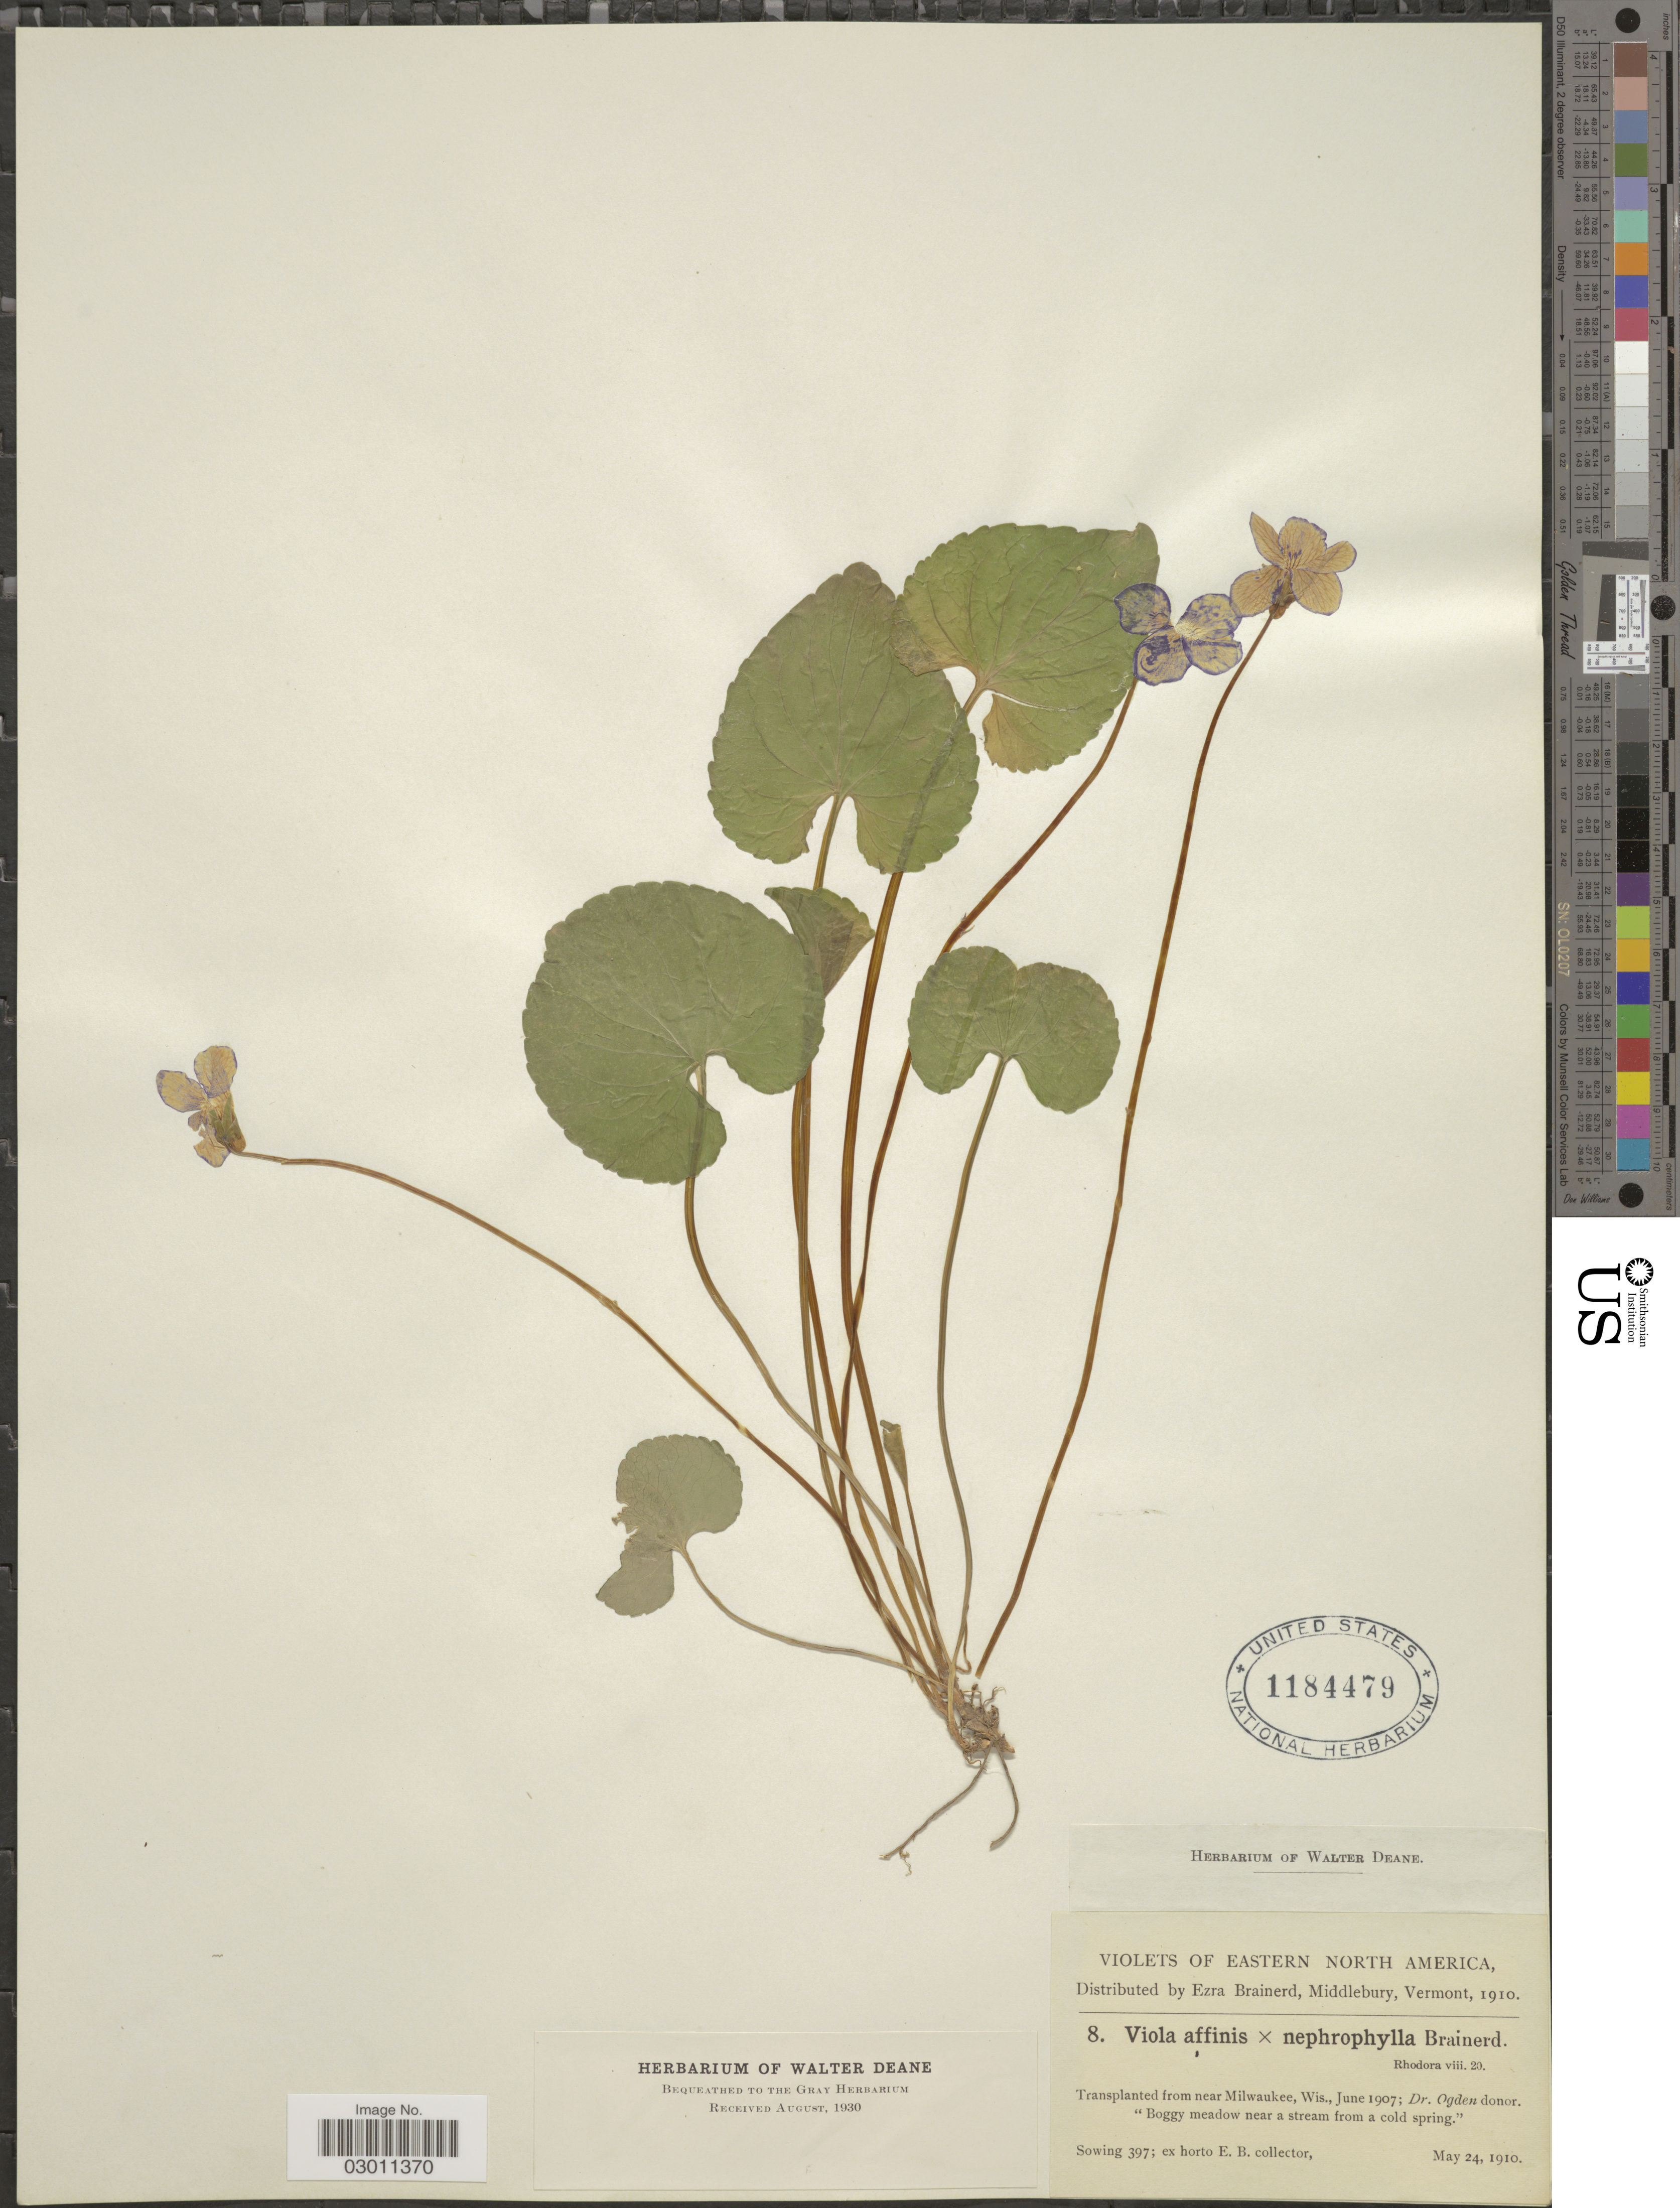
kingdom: Plantae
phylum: Tracheophyta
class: Magnoliopsida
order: Malpighiales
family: Violaceae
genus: Viola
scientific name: Viola affinis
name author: LeConte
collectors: ex herb. Ezra Brainerd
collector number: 8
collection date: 1910-05-24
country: United States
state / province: Wisconsin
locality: Eastern North America. Transplanted from near Milwaukee, Wis. Boggy meadow near a stream from a cold spring.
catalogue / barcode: US 1184479